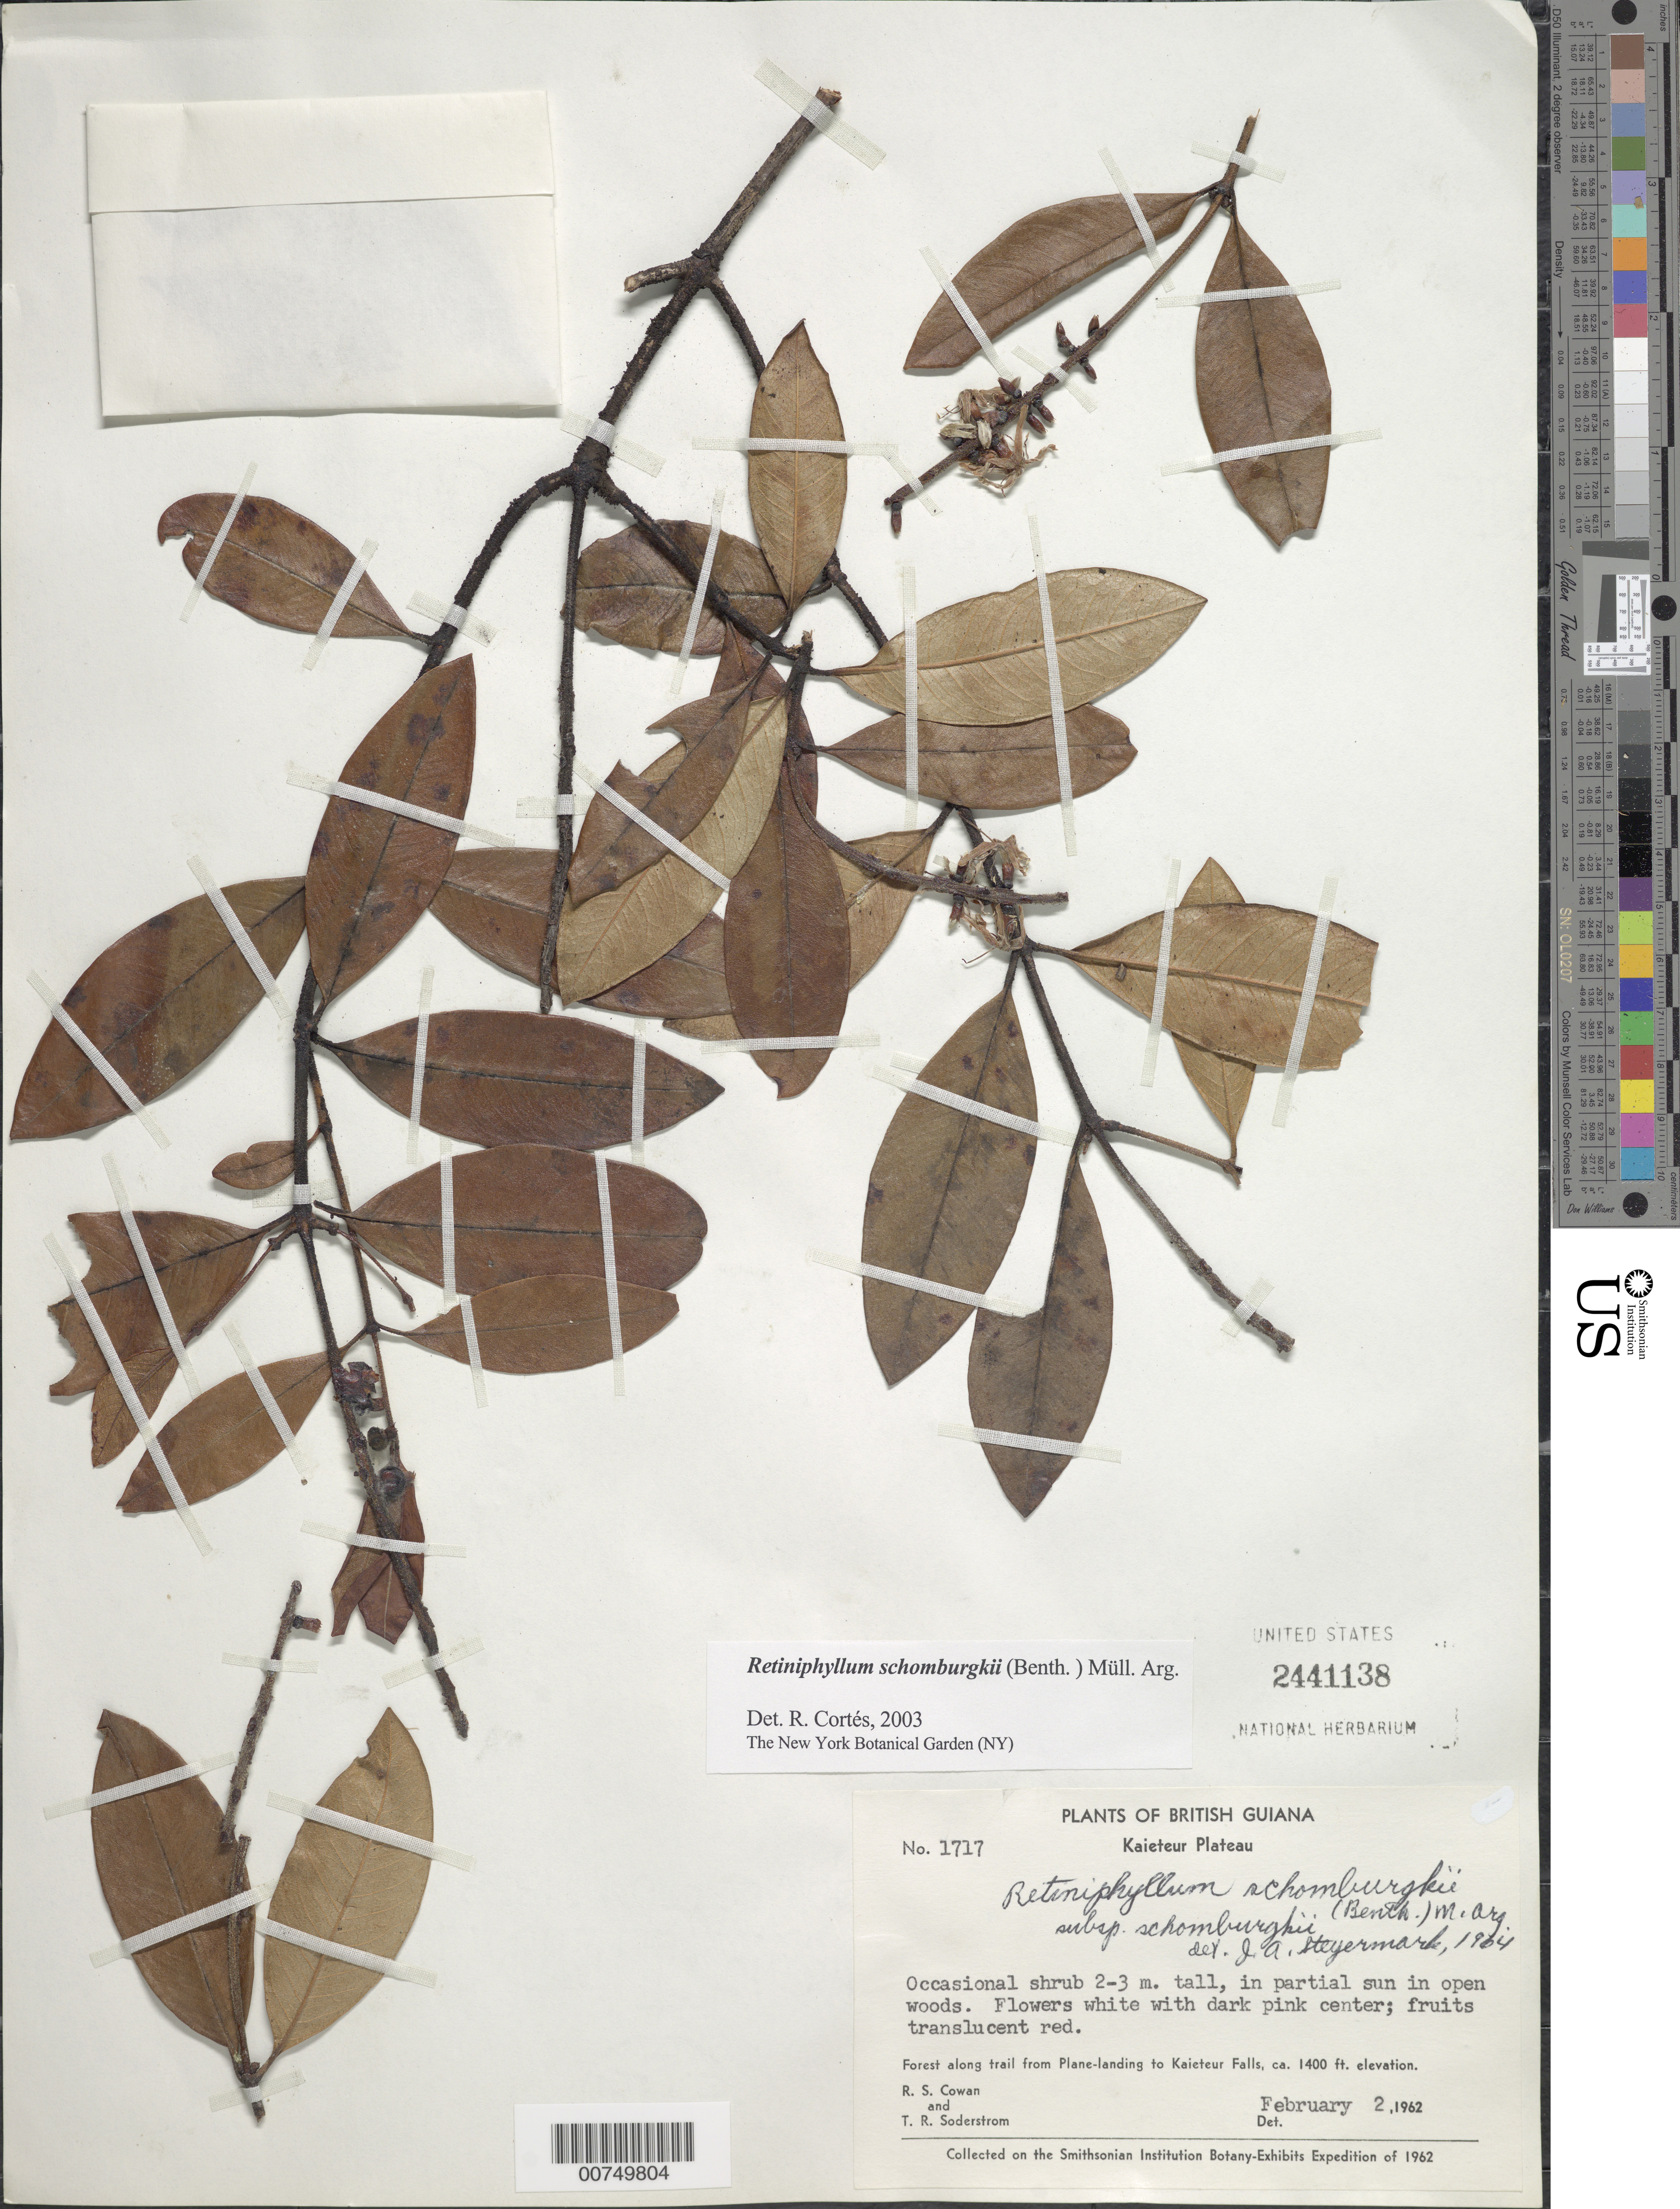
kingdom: Plantae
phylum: Tracheophyta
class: Magnoliopsida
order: Gentianales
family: Rubiaceae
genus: Retiniphyllum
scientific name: Retiniphyllum schomburgkii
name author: (Benth.) Müll. Arg.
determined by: Cortes R., G.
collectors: R. S. Cowan & T. R. Soderstrom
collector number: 1717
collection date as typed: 2-Feb-62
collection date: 1962-02-02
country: Guyana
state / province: Potaro-Siparuni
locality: Kaieteur Plateau, along trail from plane landing to Kaieteur Falls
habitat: In partial sun in open woods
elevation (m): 427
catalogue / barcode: US 2441138